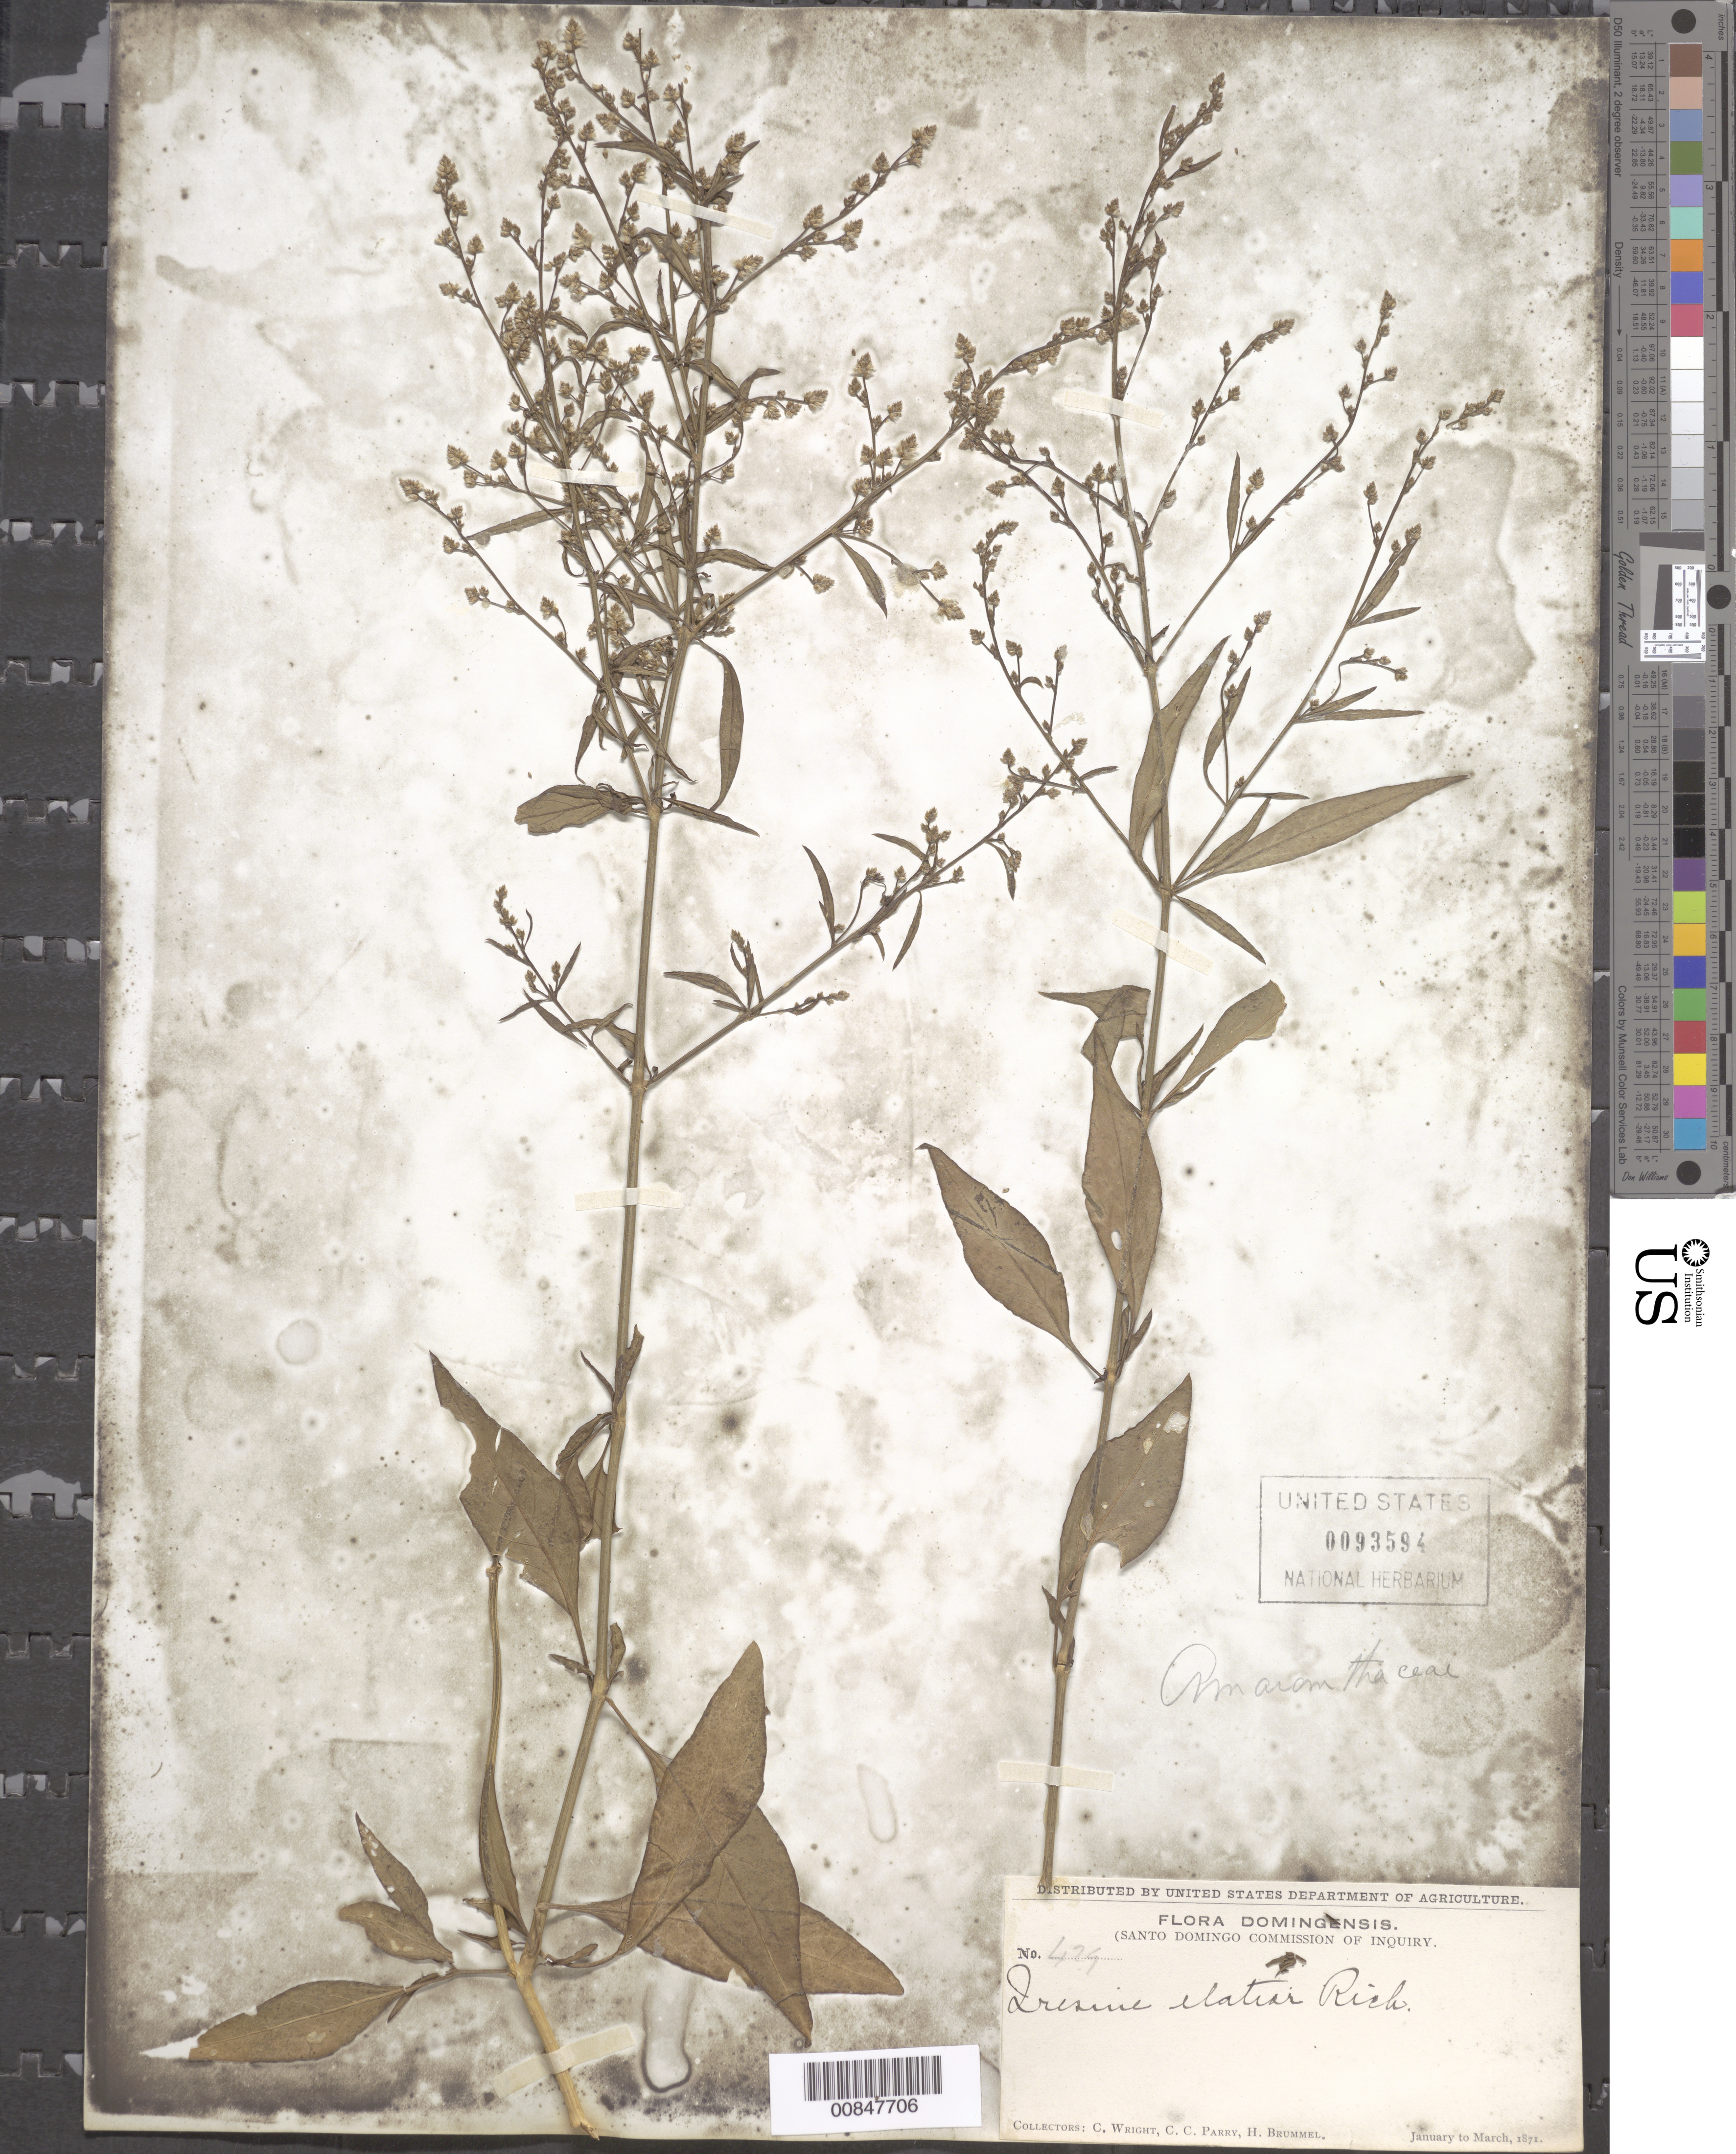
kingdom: Plantae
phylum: Tracheophyta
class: Magnoliopsida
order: Caryophyllales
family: Amaranthaceae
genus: Iresine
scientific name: Iresine angustifolia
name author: Euphrasén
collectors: C. Wright, C. C. Parry & H. Brummel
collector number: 429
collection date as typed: Jan 1871 to -- Mar 1871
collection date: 1871-01/1871-03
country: Dominican Republic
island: Hispaniola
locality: Dominican Republic.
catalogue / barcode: US 93594